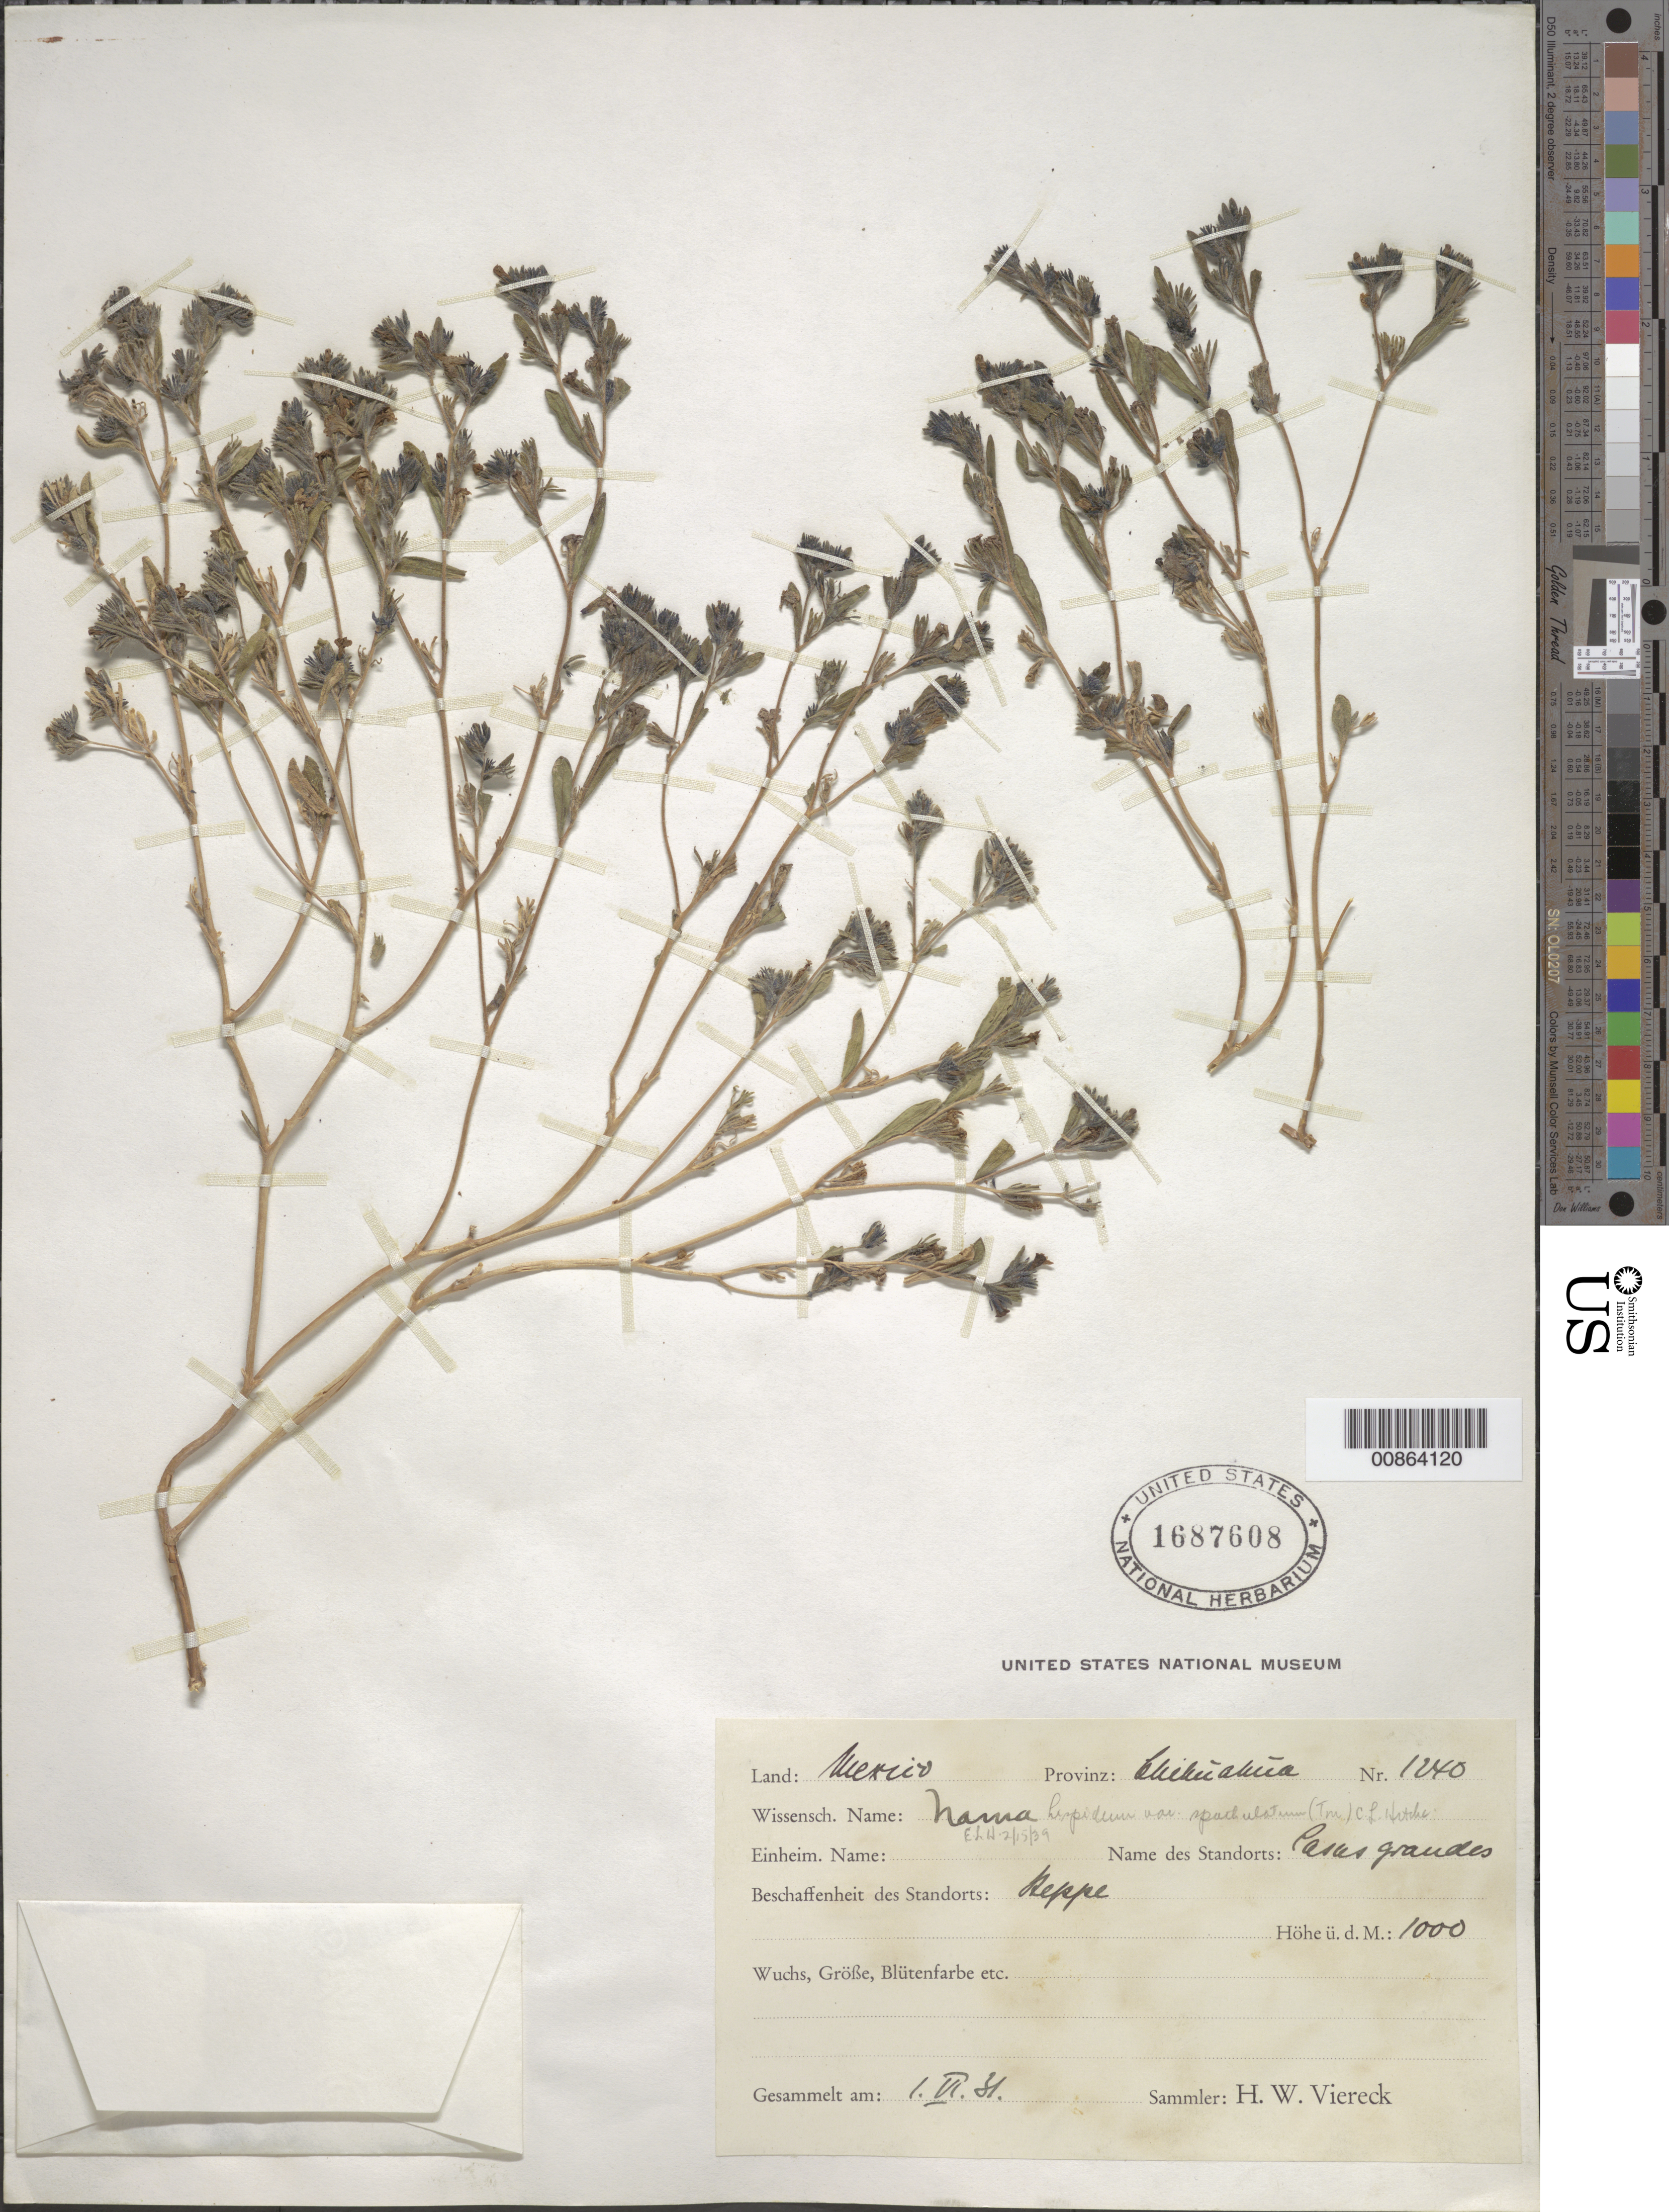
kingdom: Plantae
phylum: Tracheophyta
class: Magnoliopsida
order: Boraginales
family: Namaceae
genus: Nama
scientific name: Nama hispida var. spathulatum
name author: (Torr.) C.L. Hitchc.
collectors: H. W. Viereck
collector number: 1240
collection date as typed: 01 Jun 1931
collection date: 1931-06-01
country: Mexico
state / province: Chihuahua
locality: Casas Grandes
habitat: Reppe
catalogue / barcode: US 1687608